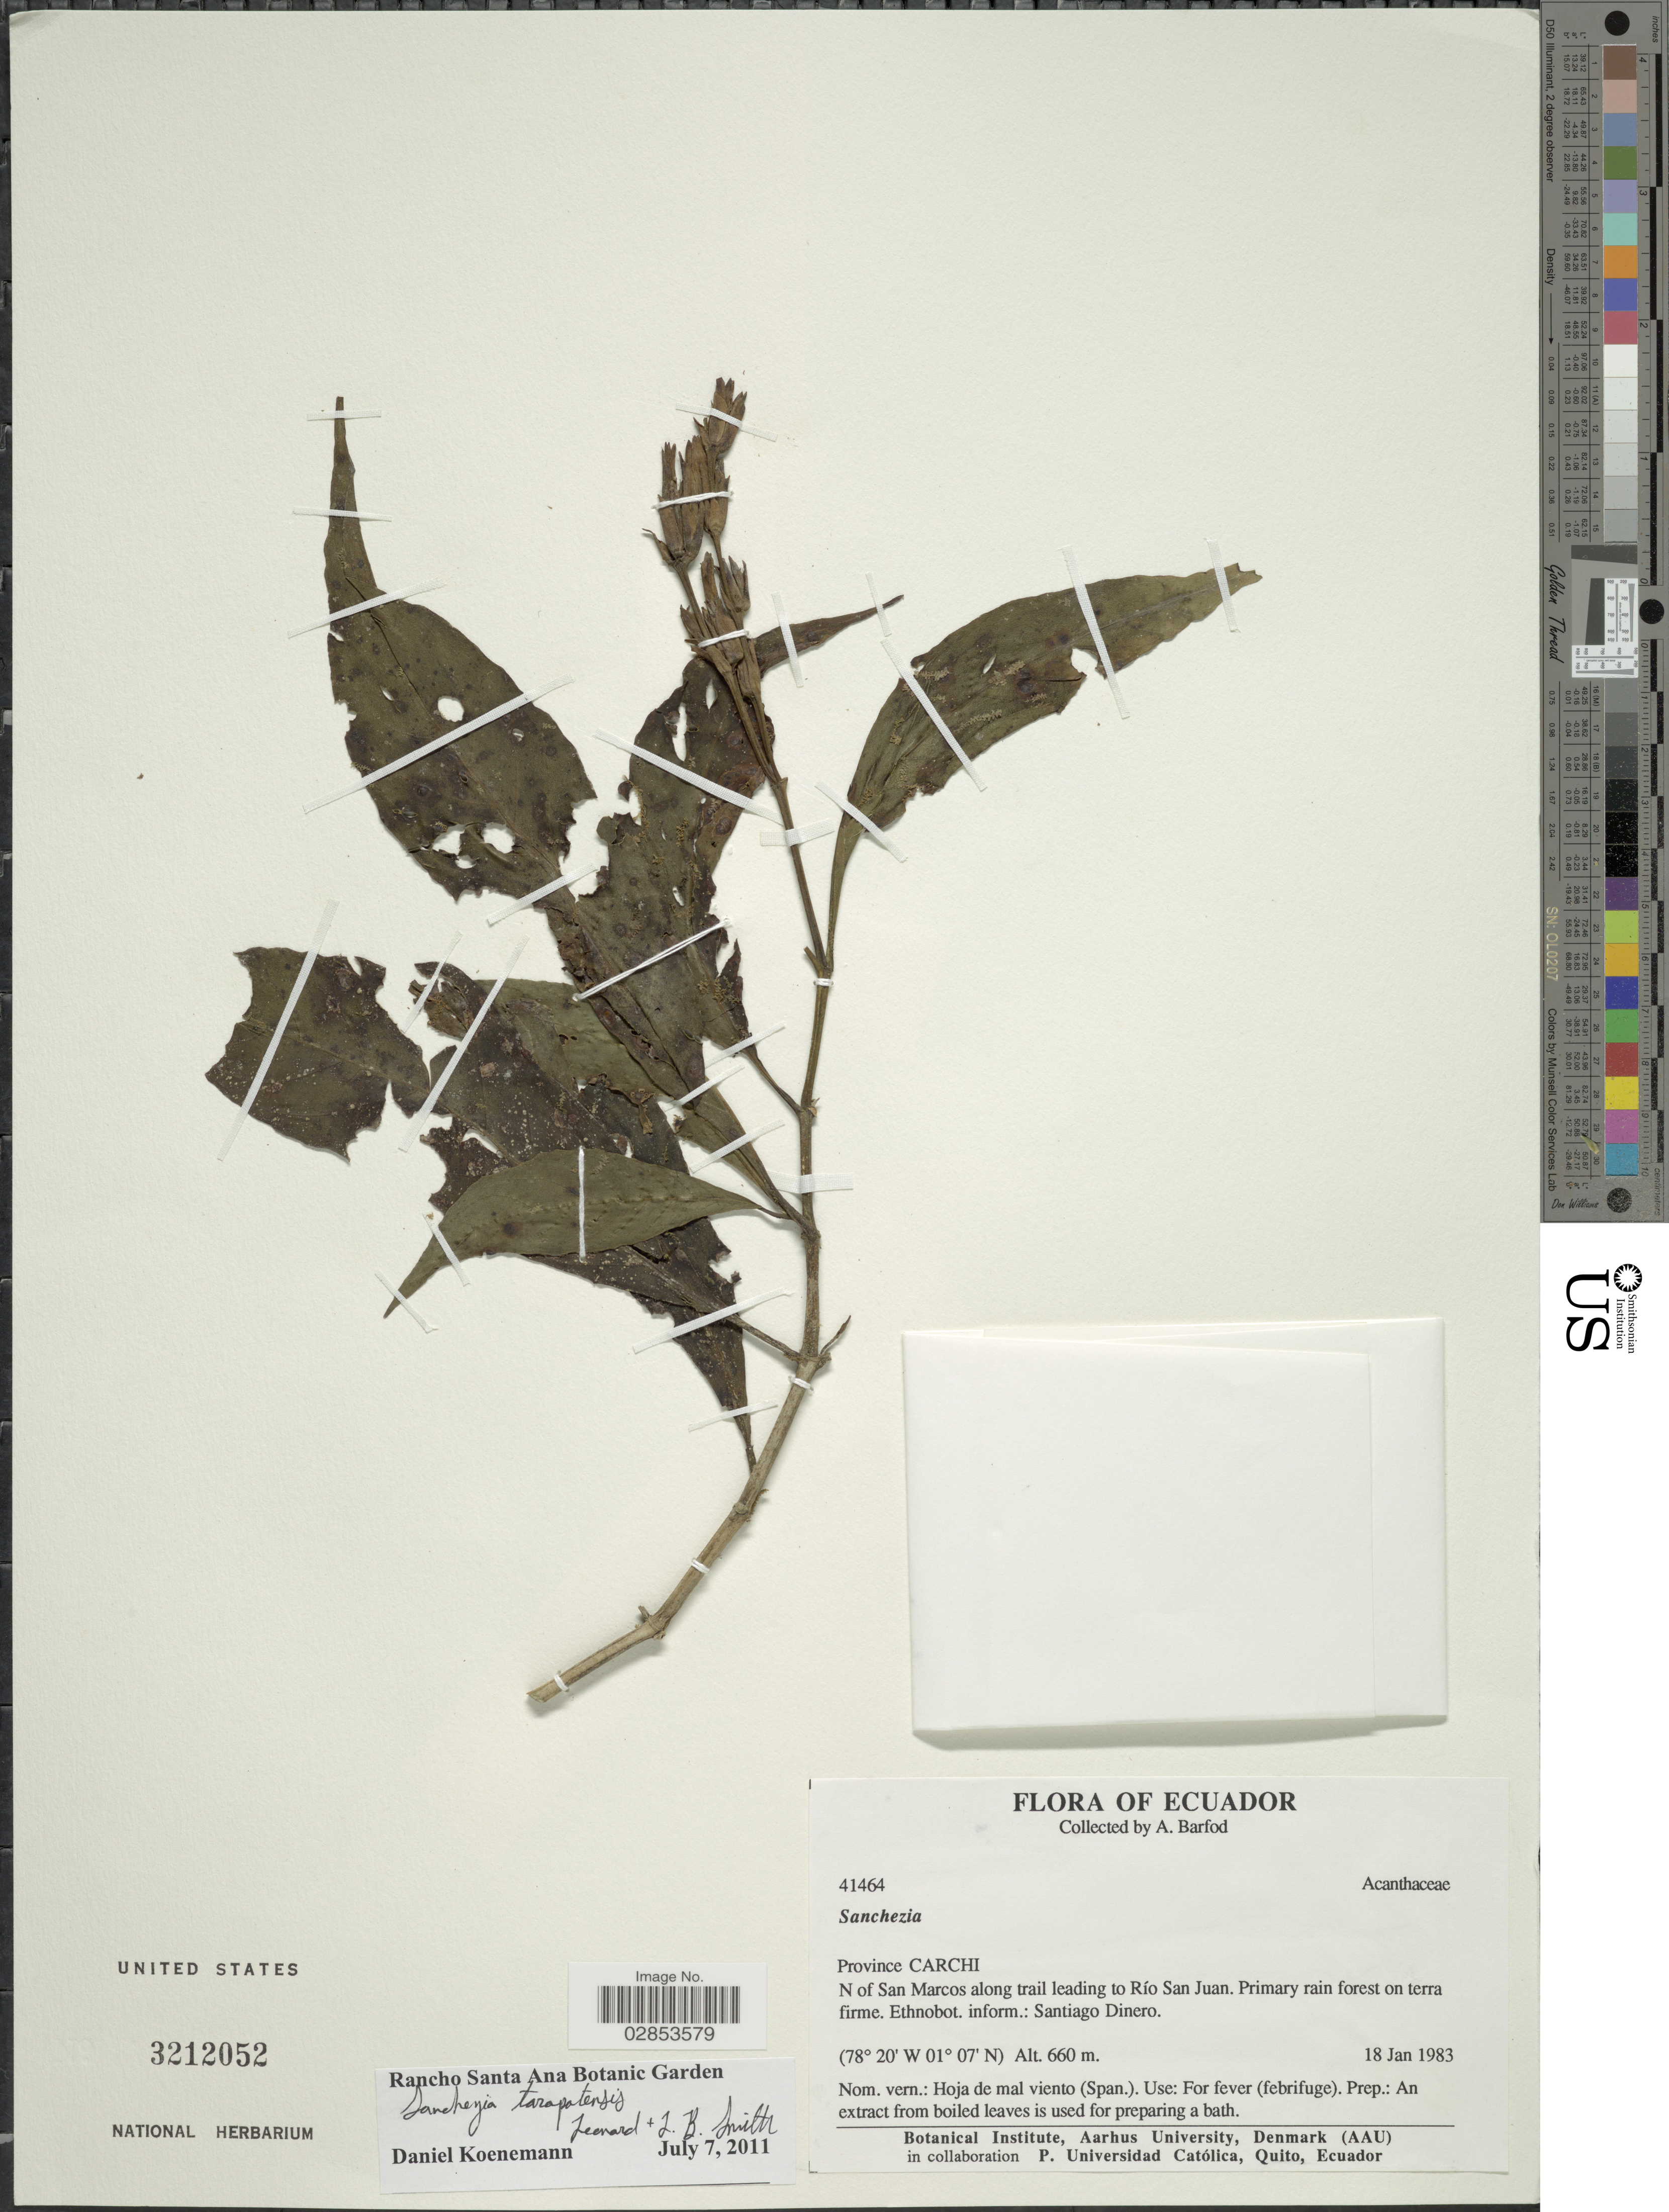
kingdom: Plantae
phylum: Tracheophyta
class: Magnoliopsida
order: Lamiales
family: Acanthaceae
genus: Sanchezia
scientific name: Sanchezia parviflora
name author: Leonard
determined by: Azevedo, Igor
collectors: A. Barfod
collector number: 41464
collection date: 1983-01-18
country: Ecuador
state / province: Carchi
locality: N of San Marcos along trail leading to Río San Juan.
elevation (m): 660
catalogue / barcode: US 3212052